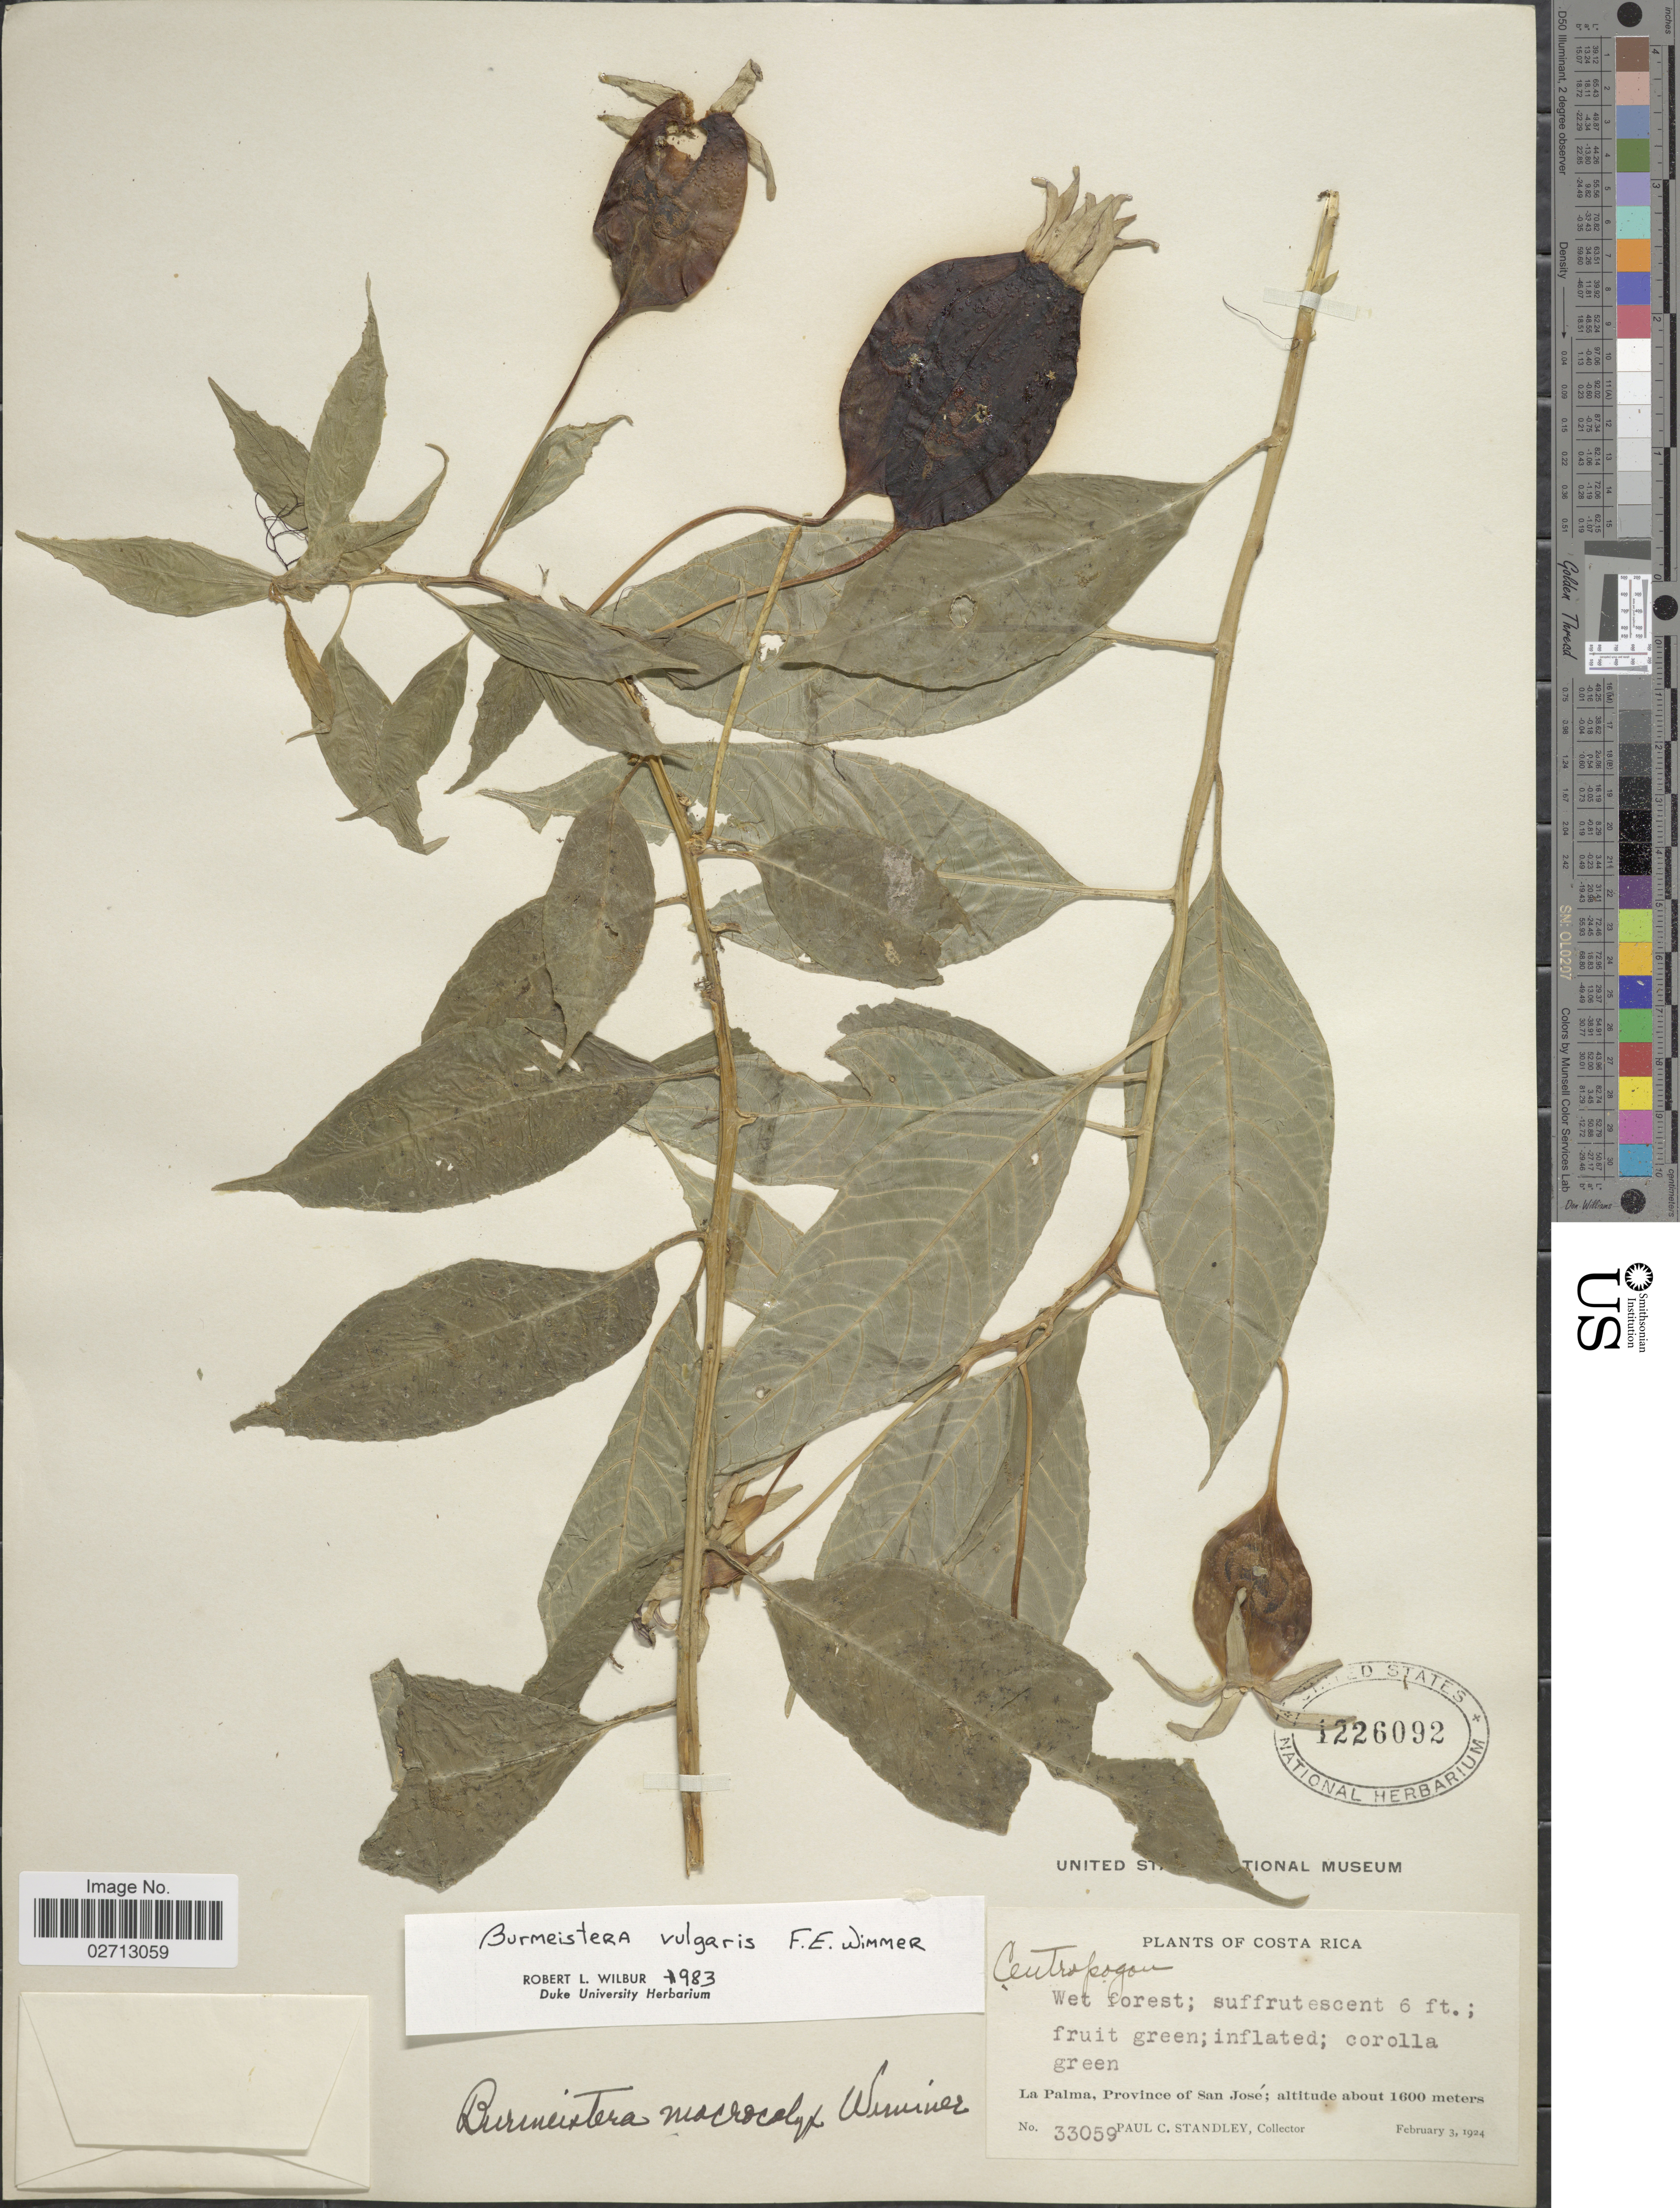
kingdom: Plantae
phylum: Tracheophyta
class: Magnoliopsida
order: Asterales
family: Campanulaceae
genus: Burmeistera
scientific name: Burmeistera vulgaris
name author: E. Wimm.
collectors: P. C. Standley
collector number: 33059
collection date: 1924-02-03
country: Costa Rica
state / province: San José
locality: La Palma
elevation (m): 1600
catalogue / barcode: US 1226092